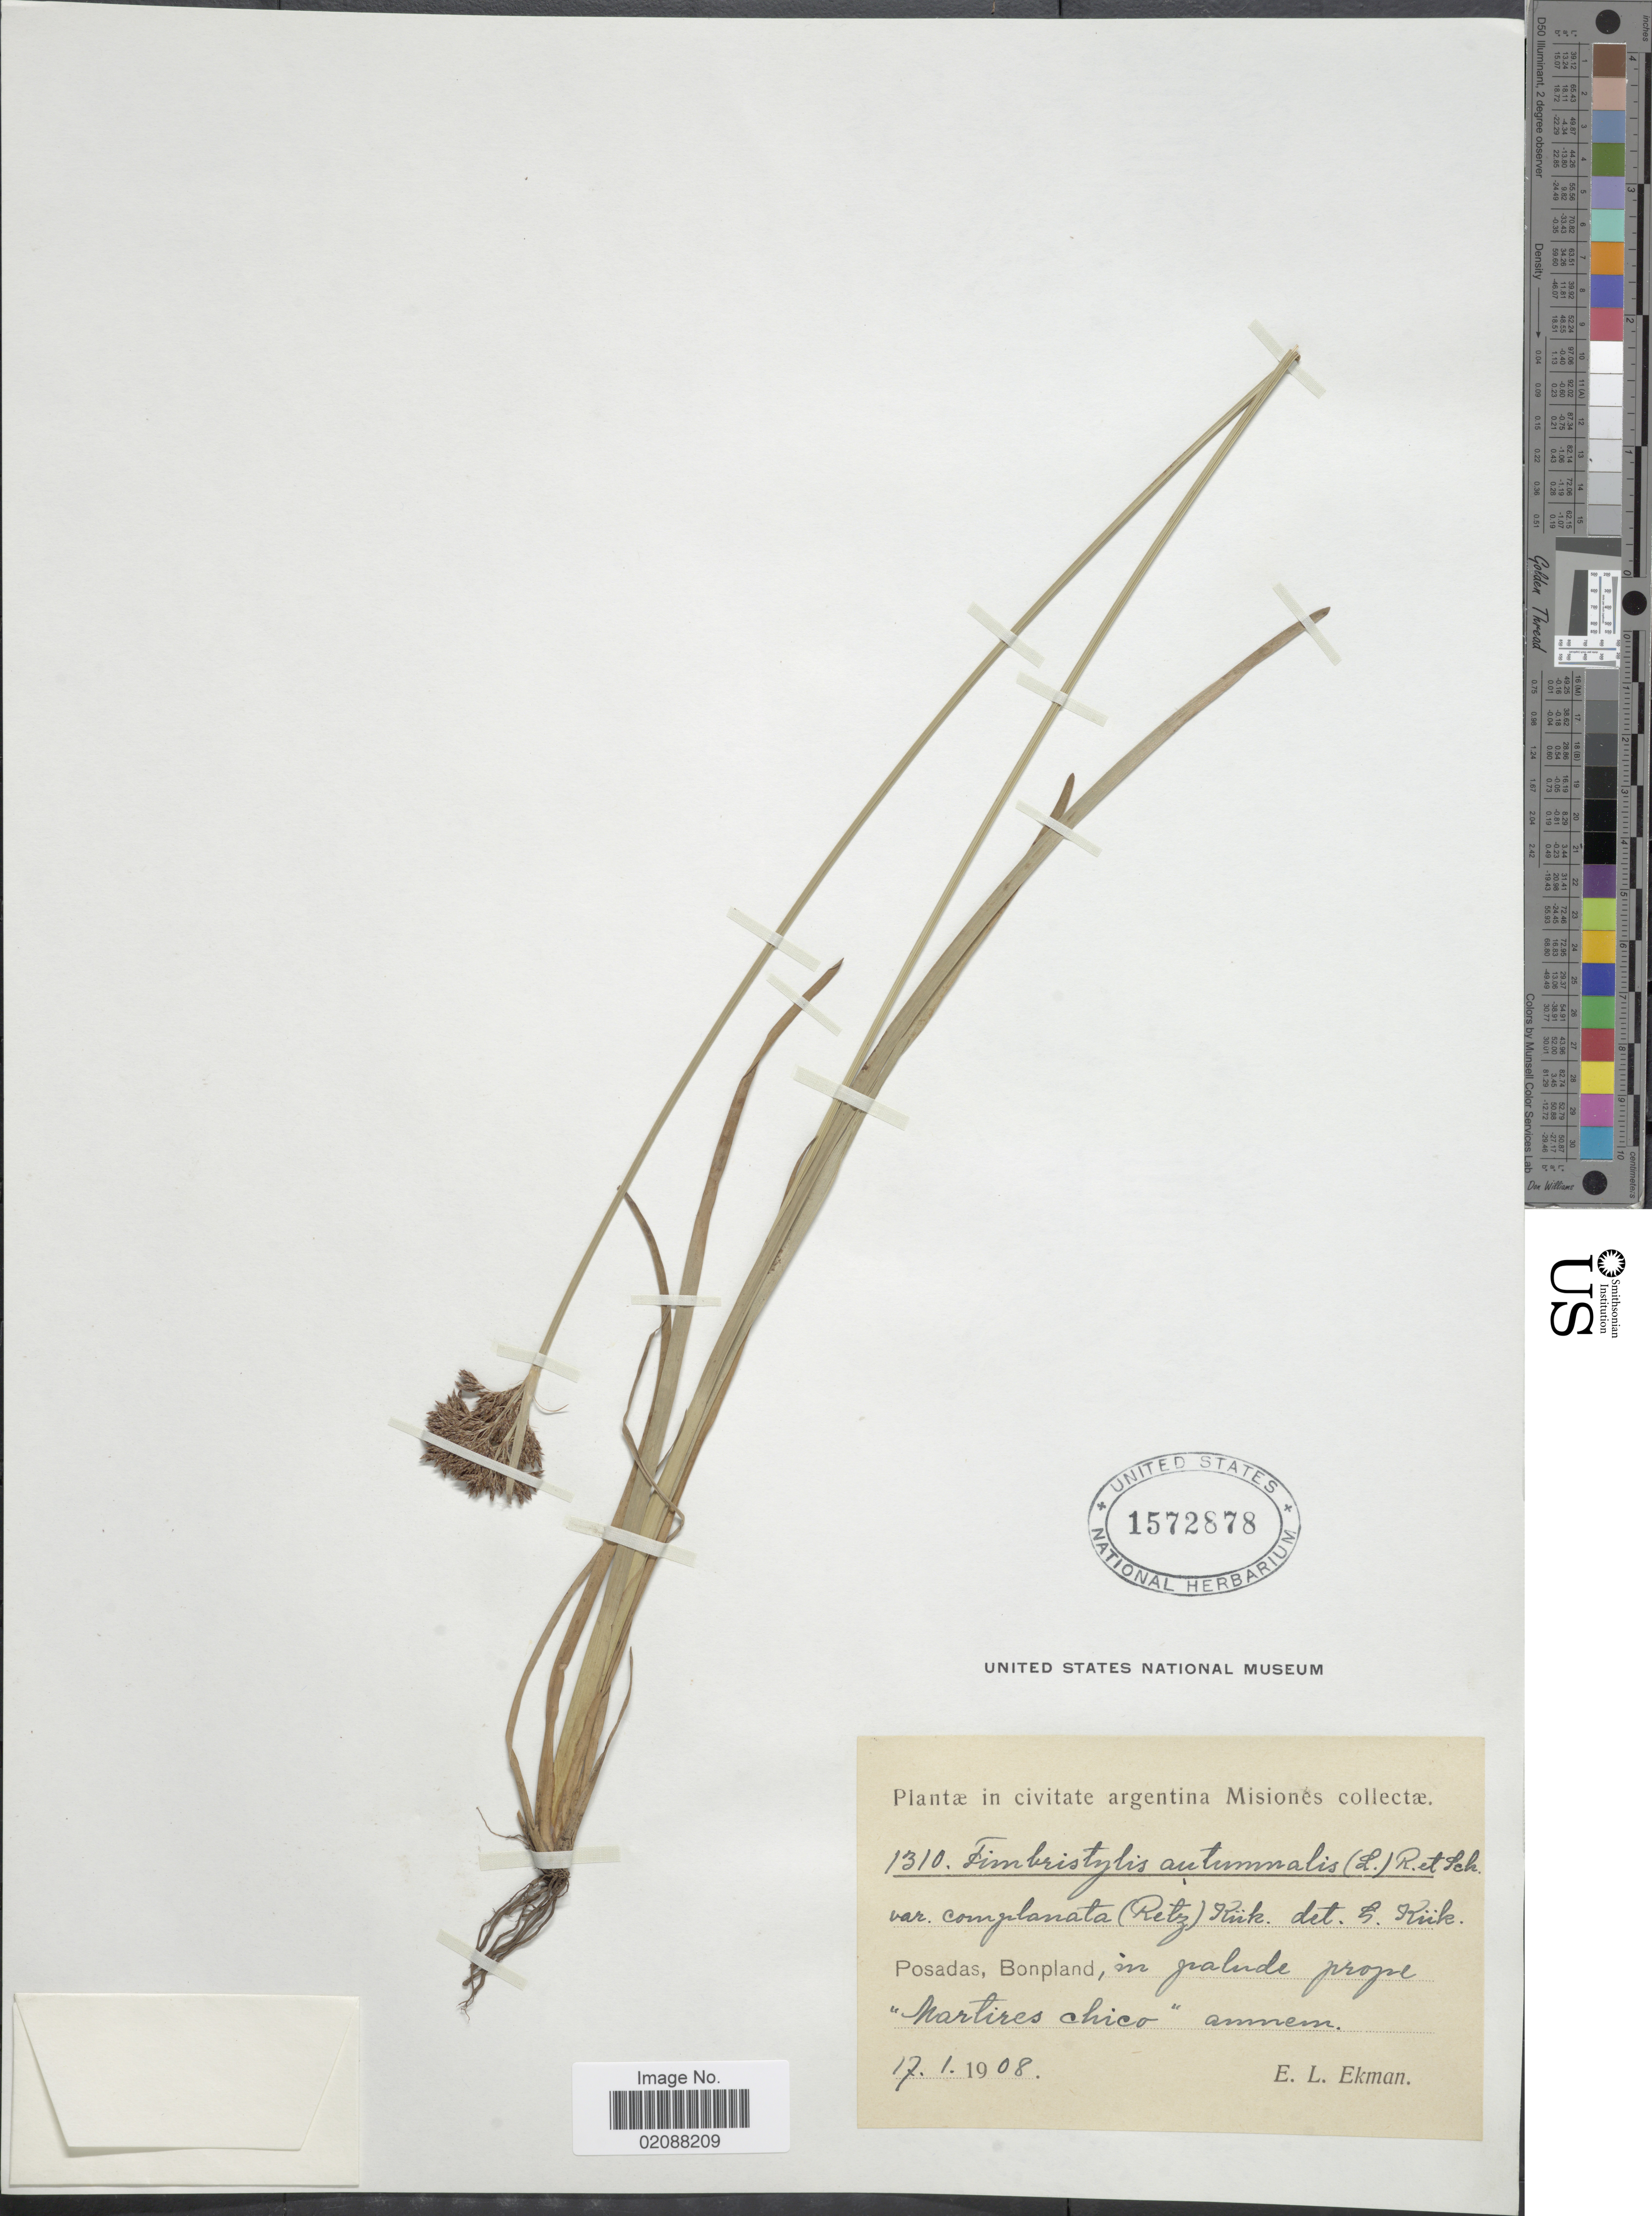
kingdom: Plantae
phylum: Tracheophyta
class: Liliopsida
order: Poales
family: Cyperaceae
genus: Fimbristylis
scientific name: Fimbristylis complanata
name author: (Retz.) Link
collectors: E. L. Ekman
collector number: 1310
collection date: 1908-01-17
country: Argentina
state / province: Misiones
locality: Posadas, Bonpland, prope Martires chico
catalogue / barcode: US 1572878